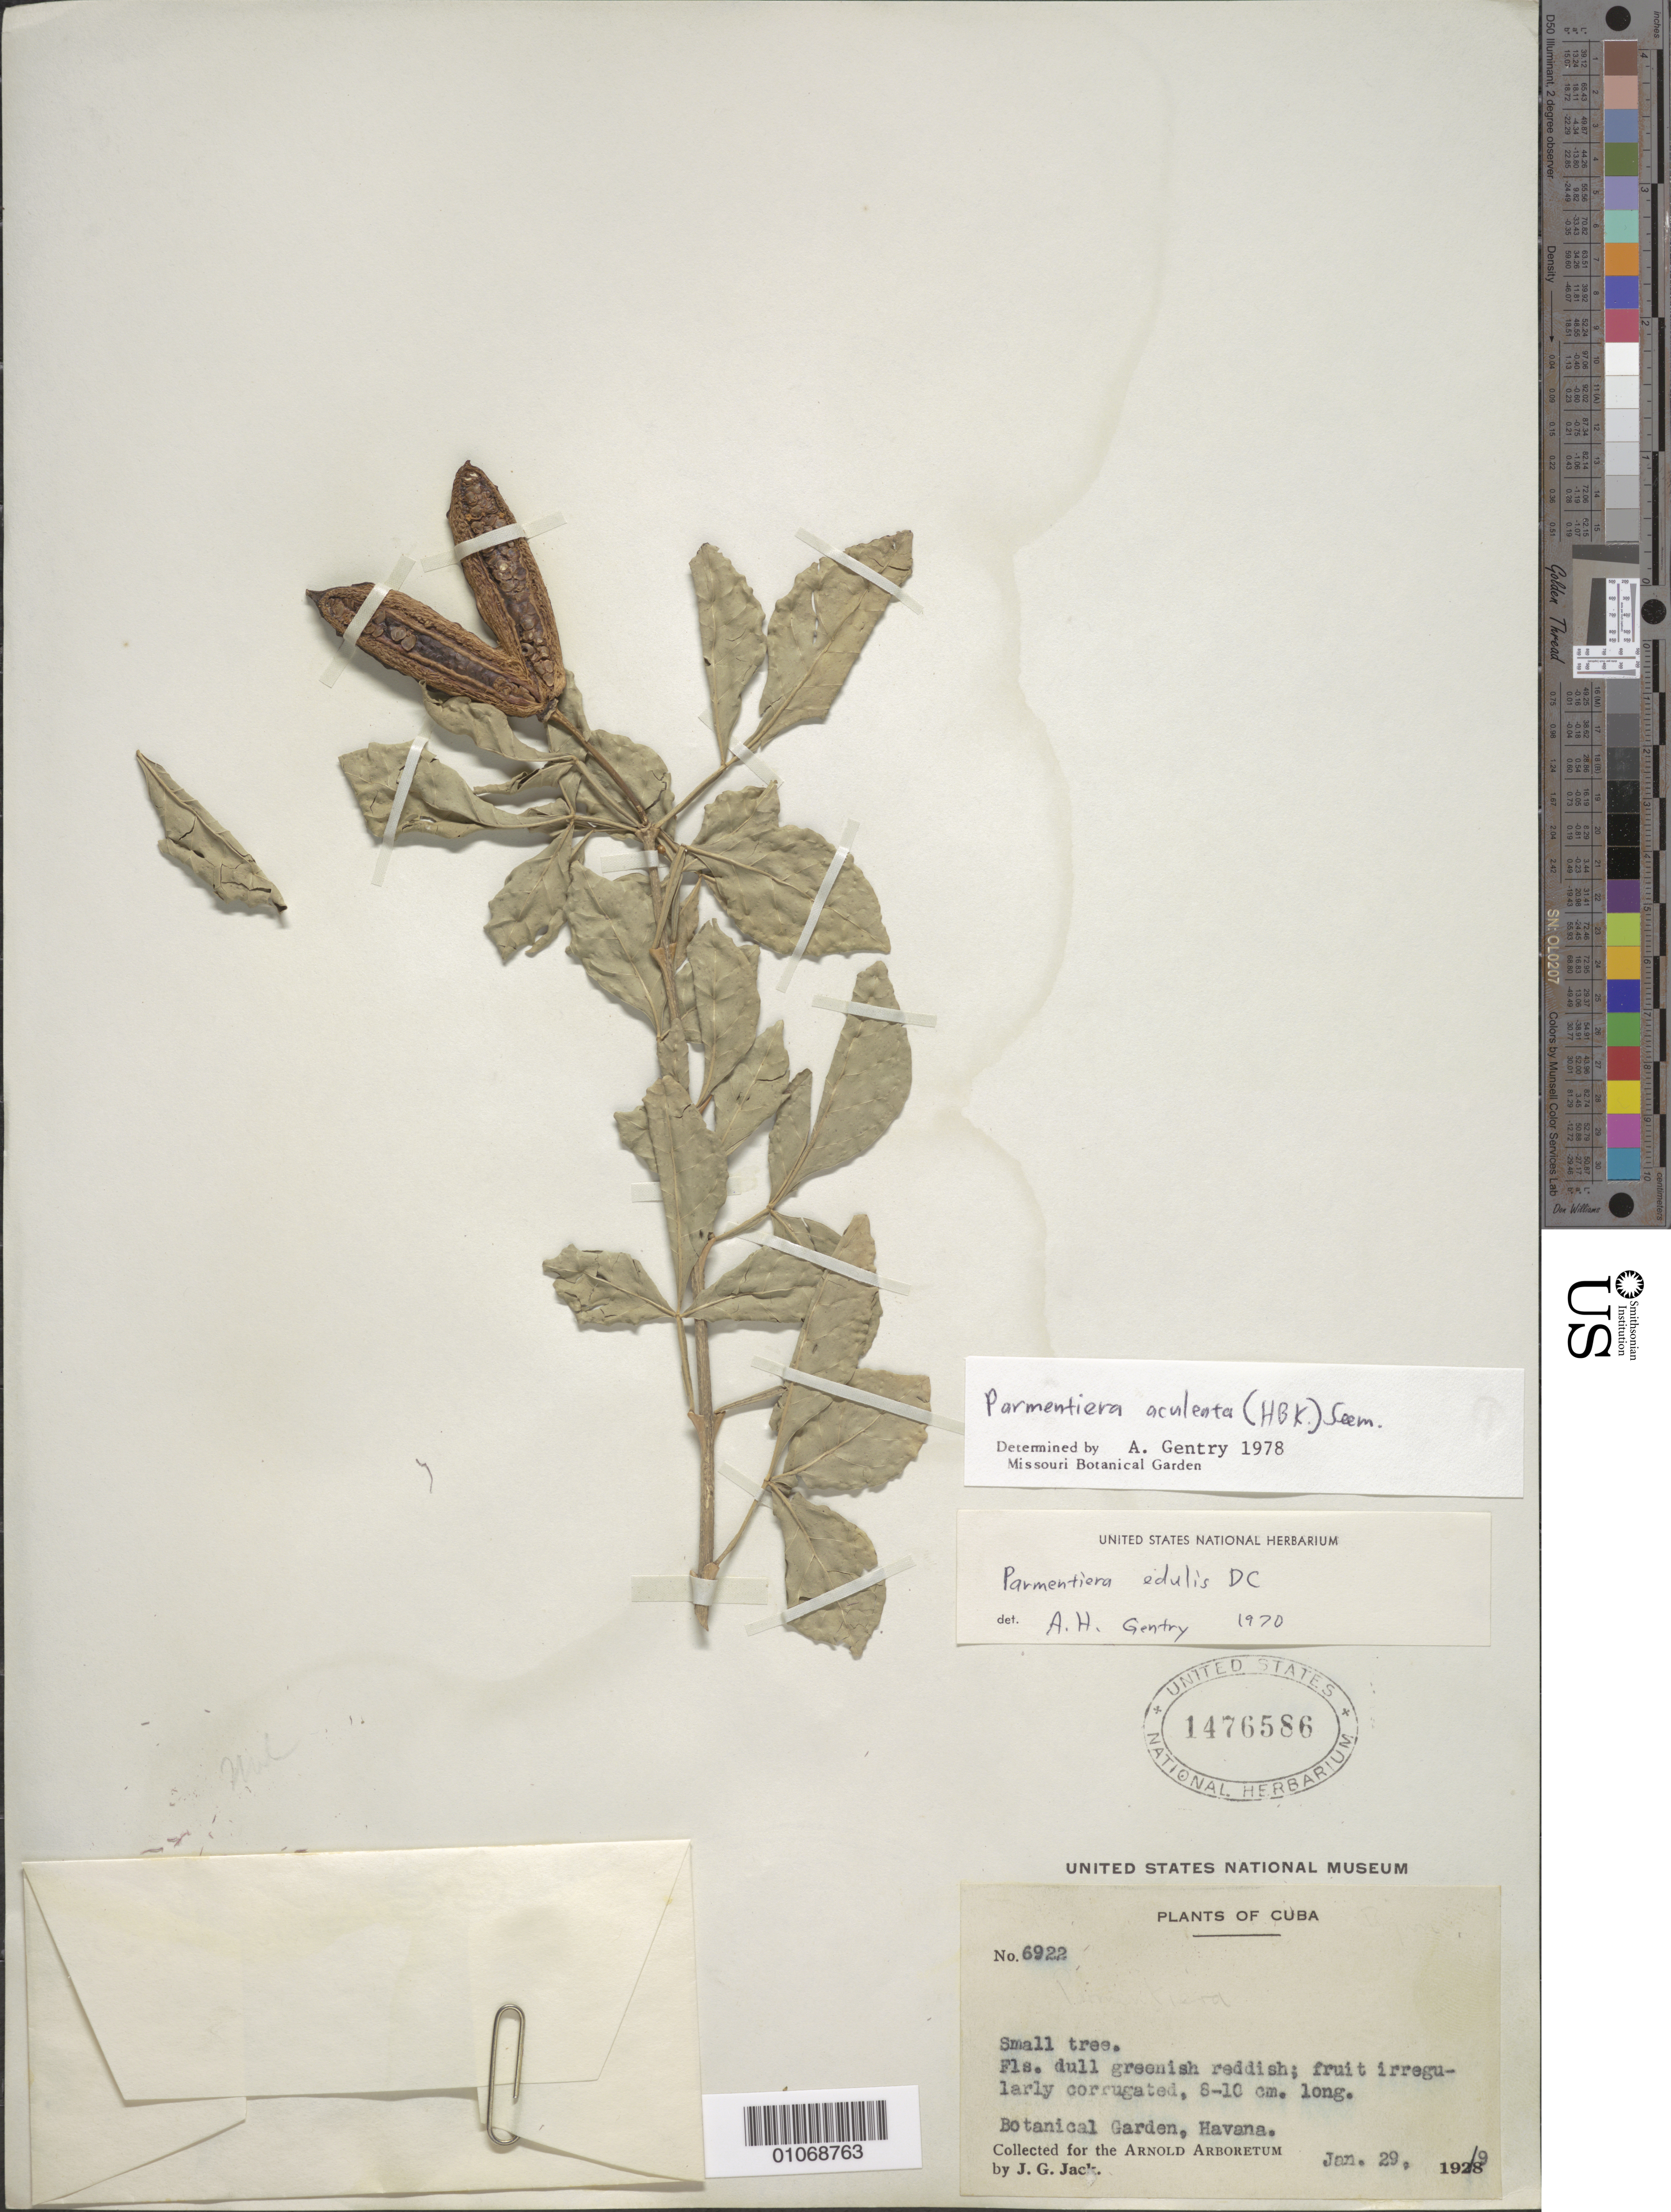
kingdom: Plantae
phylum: Tracheophyta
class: Magnoliopsida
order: Lamiales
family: Bignoniaceae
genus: Parmentiera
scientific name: Parmentiera aculeata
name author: (Kunth) Seem.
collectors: J. G. Jack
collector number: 6922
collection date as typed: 29 Jan 1929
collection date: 1929-01-29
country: Cuba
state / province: La Habana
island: Cuba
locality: Botanical Garden, Havana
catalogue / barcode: US 1476586